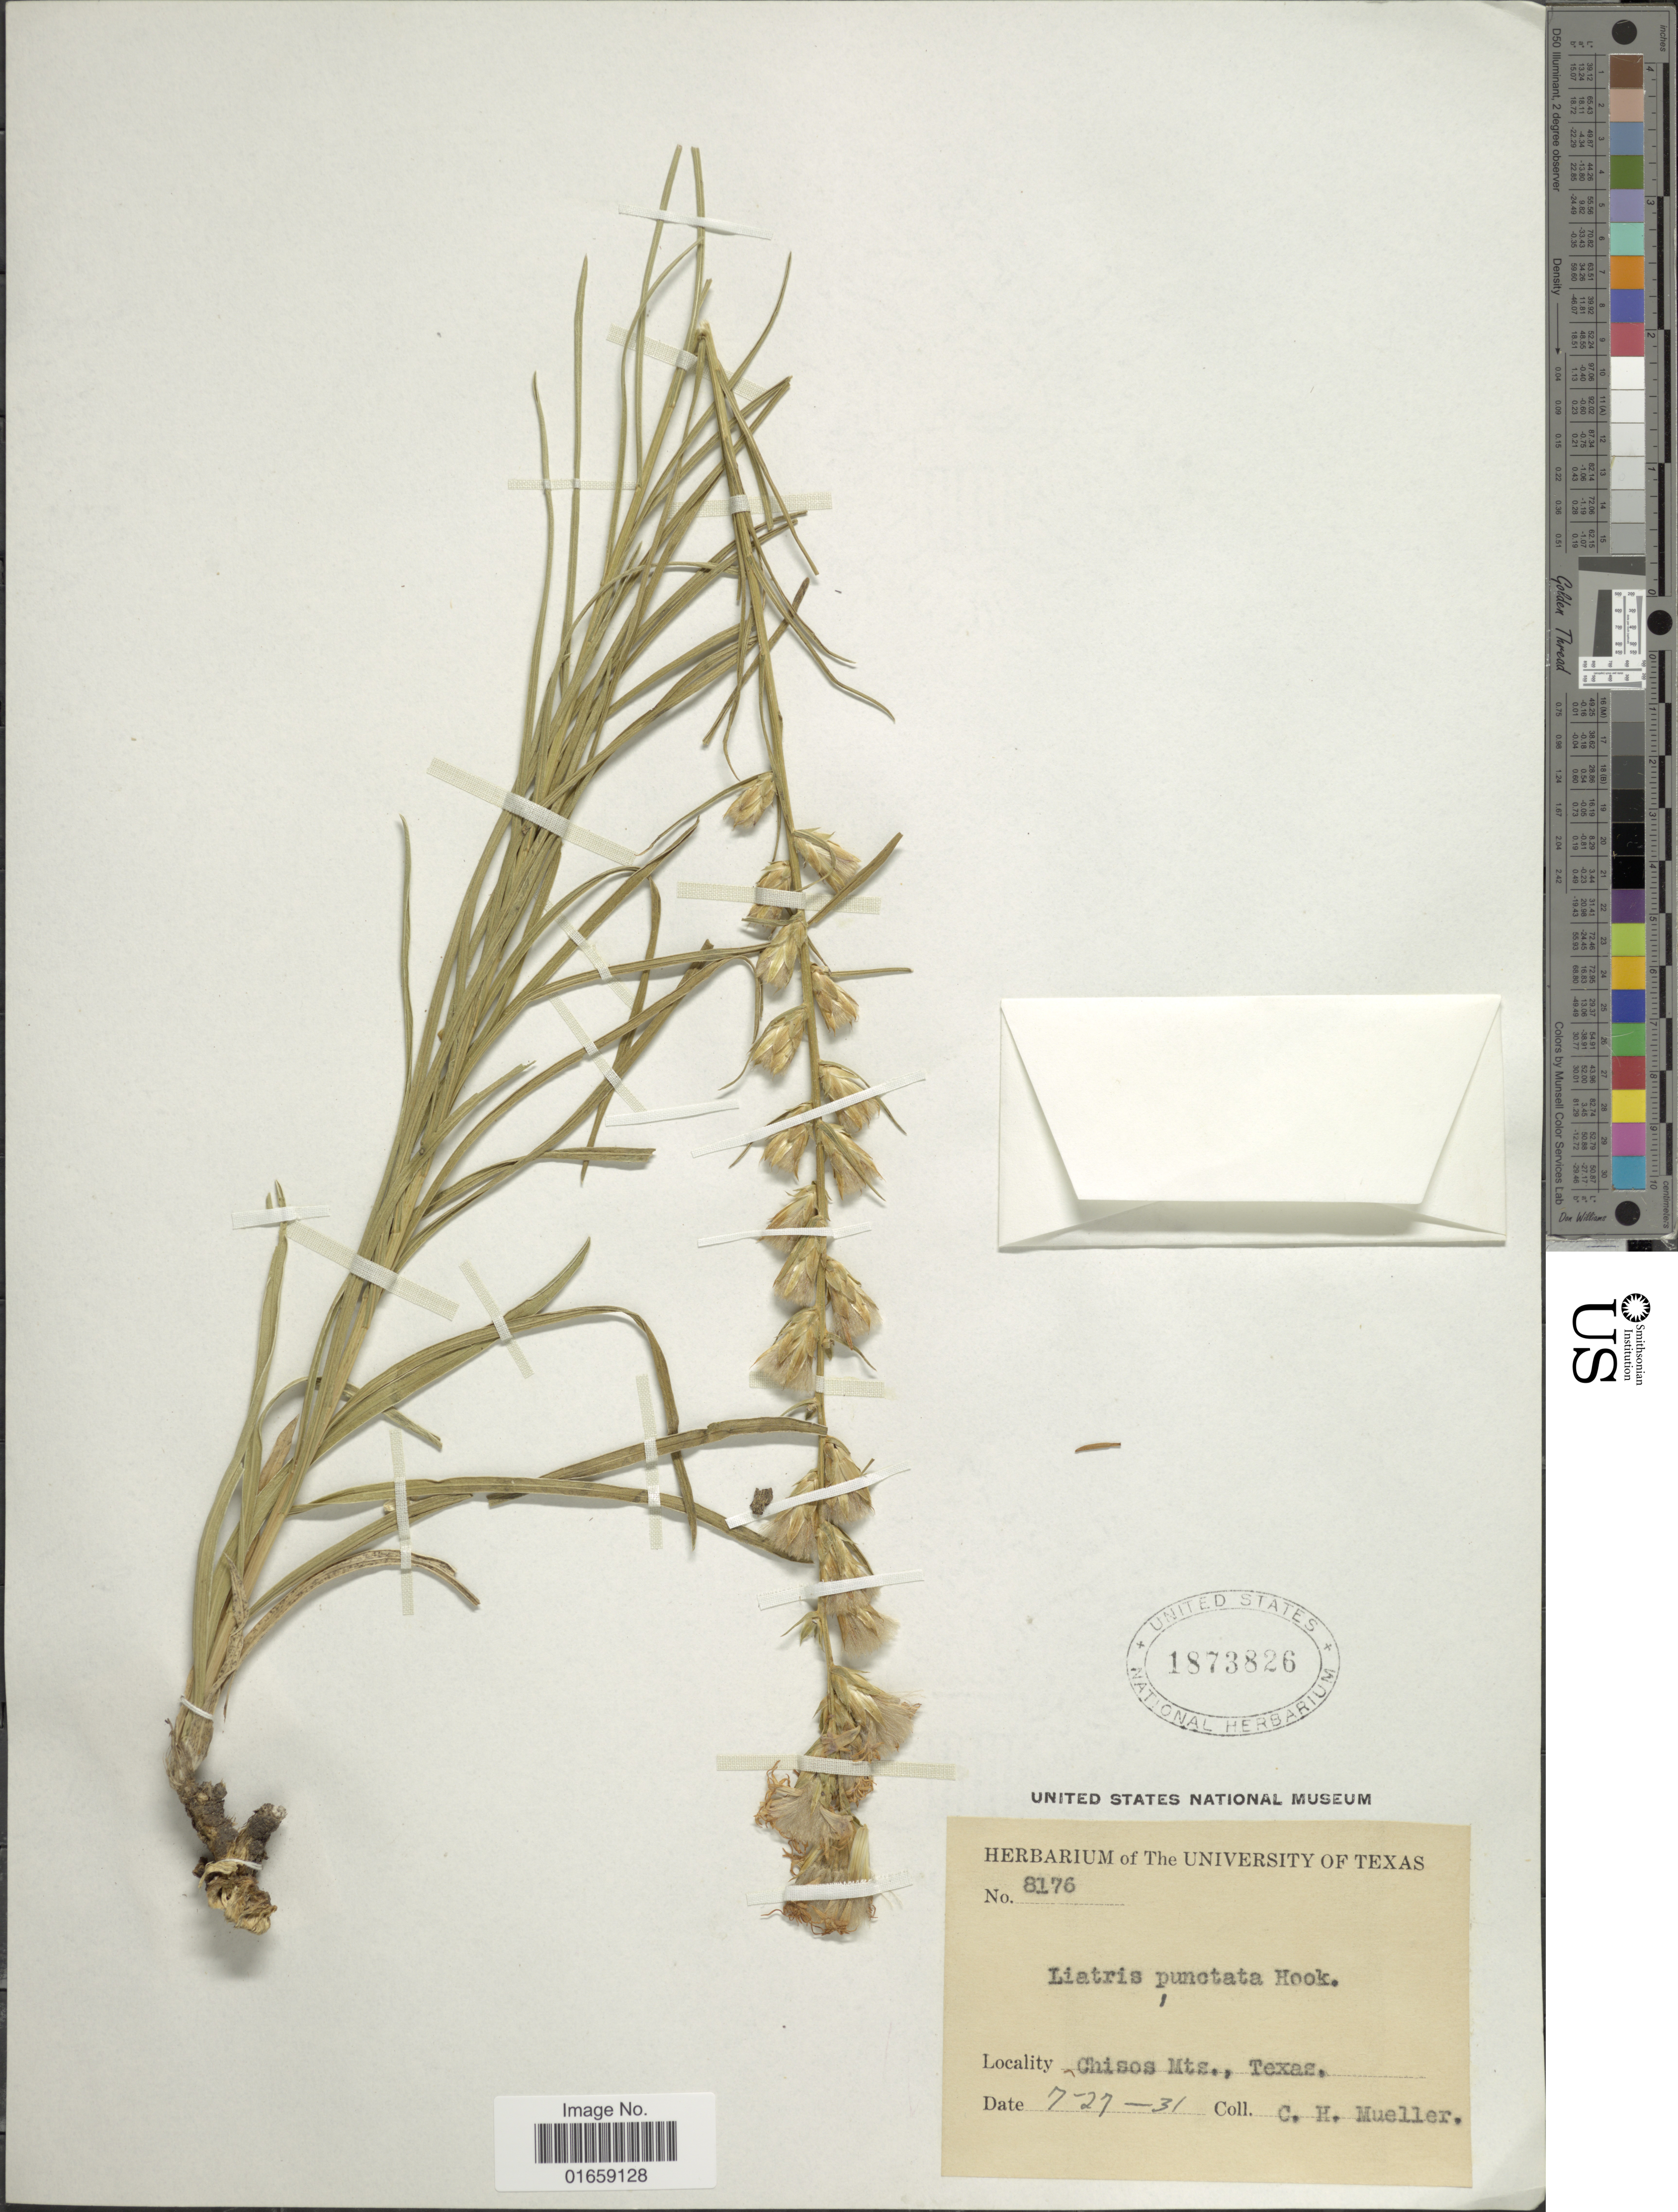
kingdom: Plantae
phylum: Tracheophyta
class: Magnoliopsida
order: Asterales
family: Asteraceae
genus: Liatris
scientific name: Liatris punctata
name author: Hook.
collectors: C. H. Mueller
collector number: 8176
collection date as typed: Transcribed d/m/y: 27/7/31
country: United States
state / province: Texas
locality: Chisos Mts.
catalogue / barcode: US 1873826